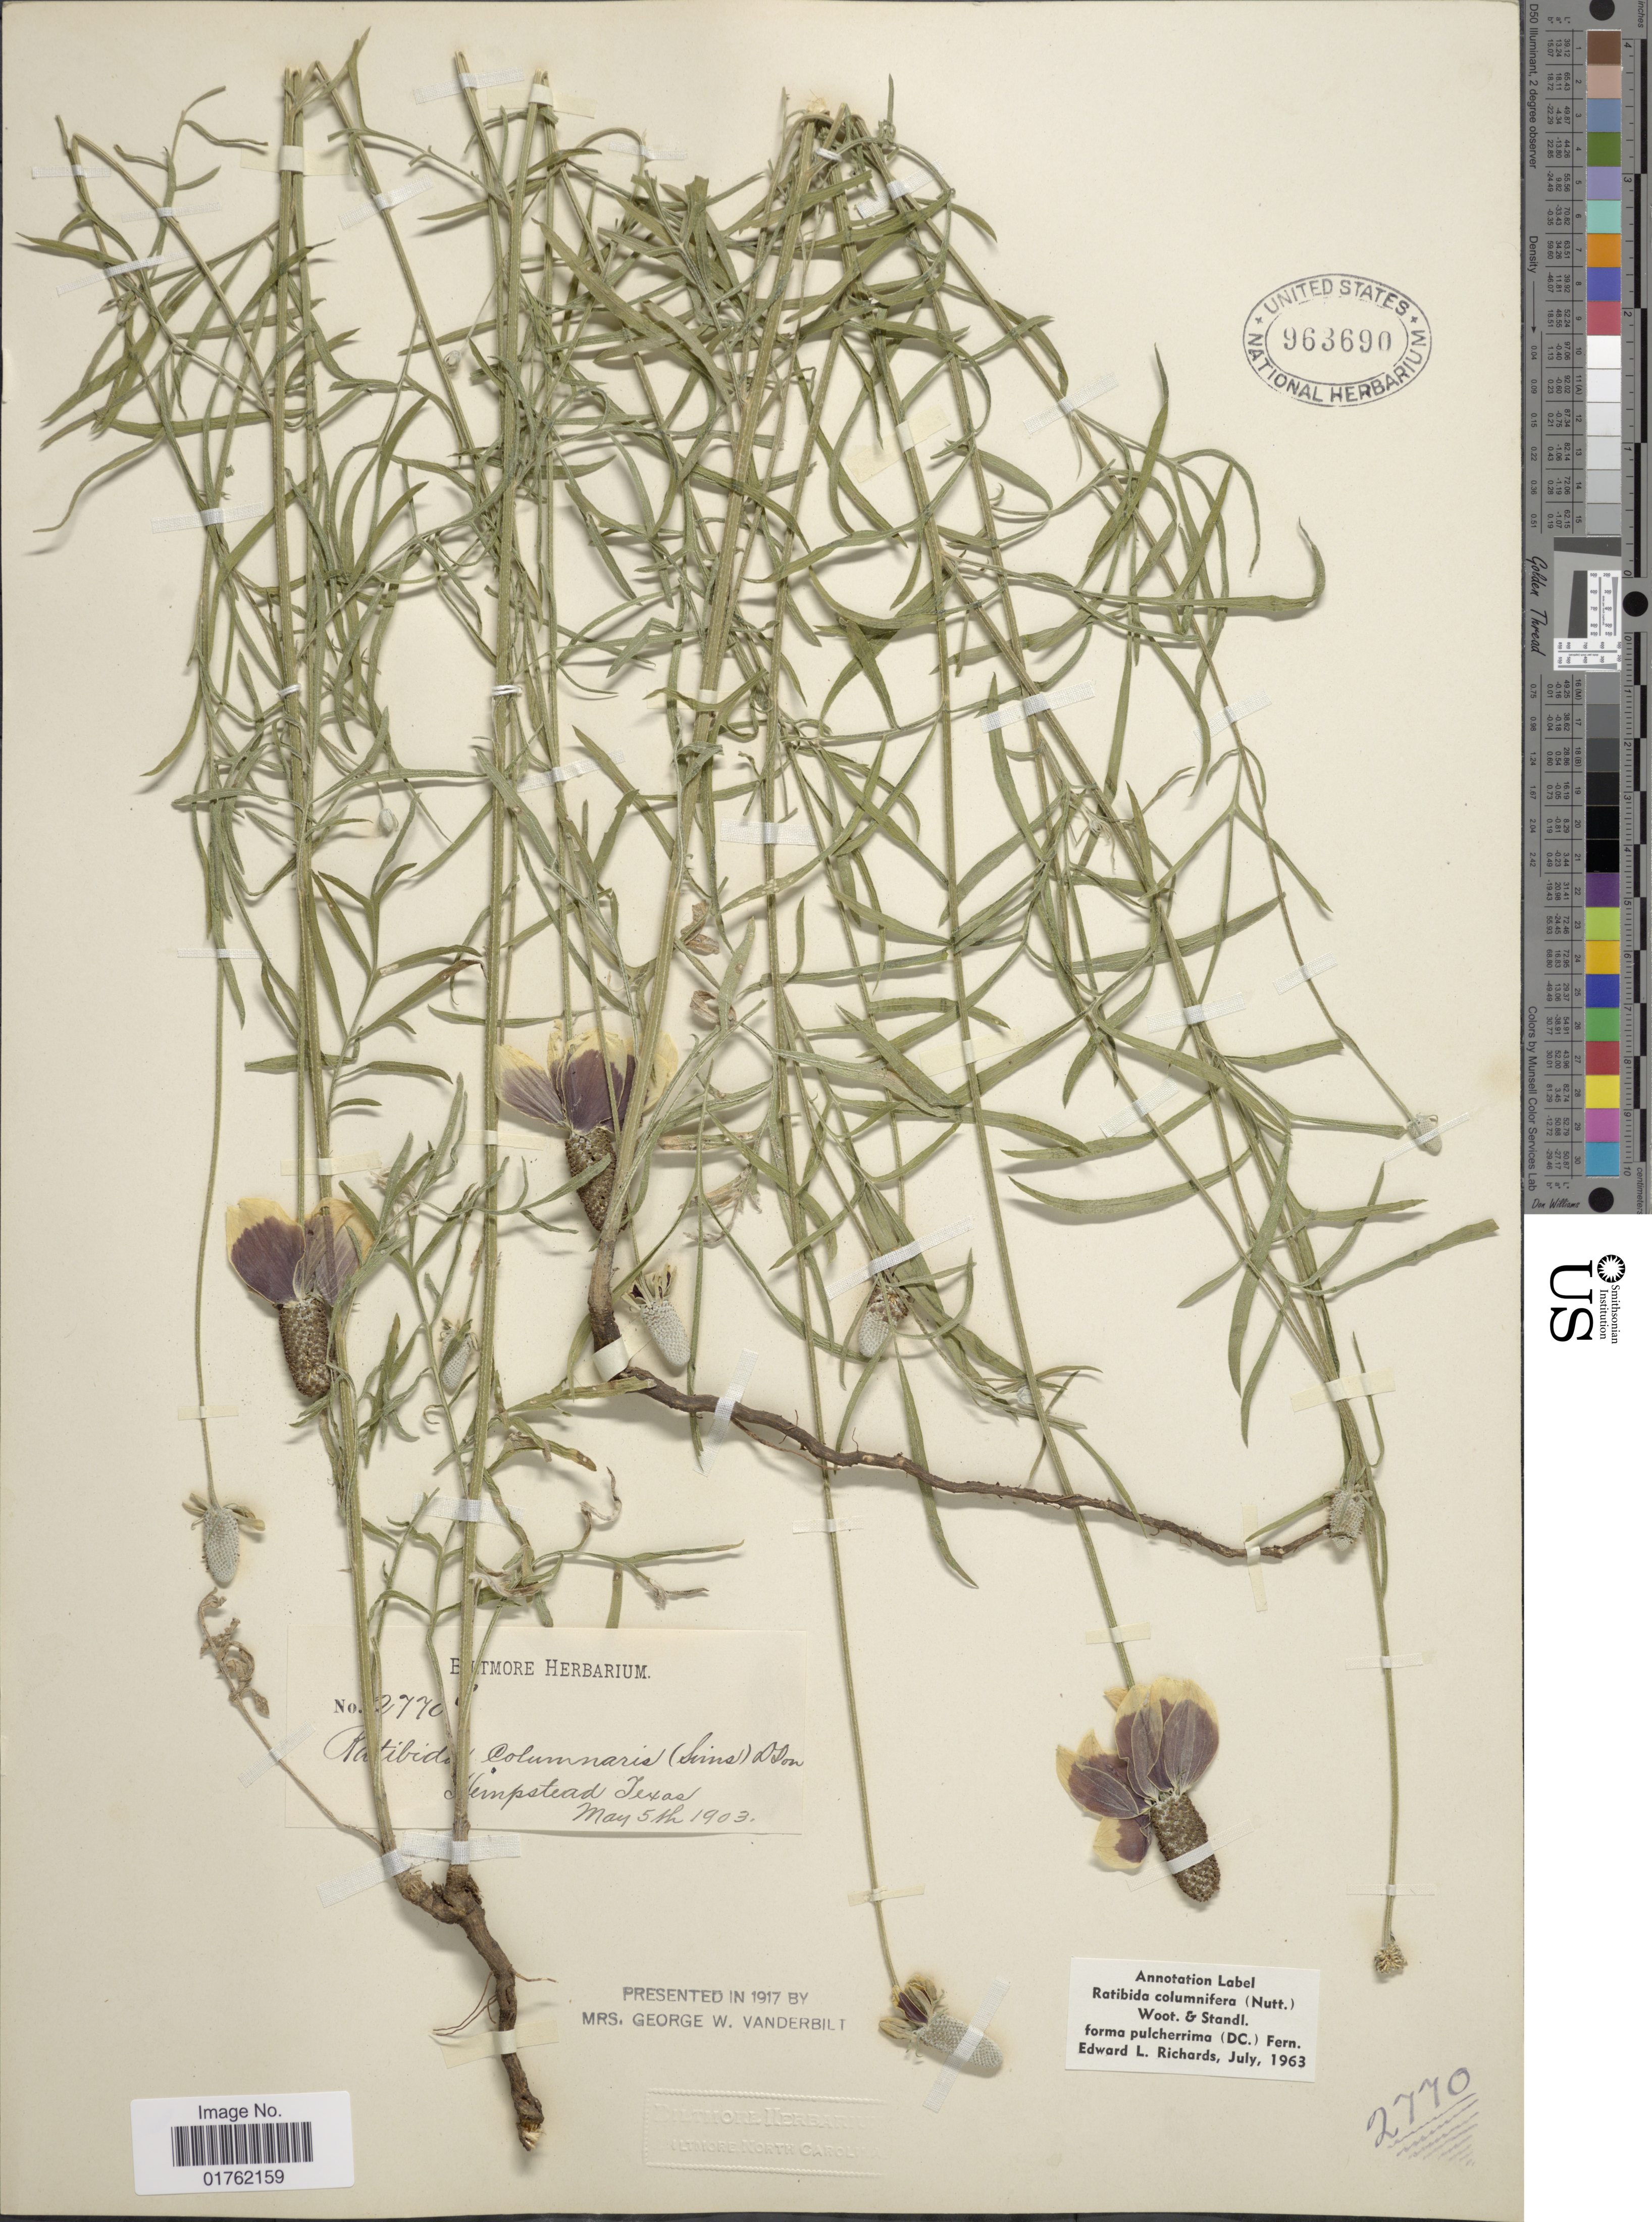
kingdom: Plantae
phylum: Tracheophyta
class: Magnoliopsida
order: Asterales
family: Asteraceae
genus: Ratibida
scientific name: Ratibida columnaris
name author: (Pursh) D. Don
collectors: ex herb. Biltmore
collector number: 277c*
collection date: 1903-03-05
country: United States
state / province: Texas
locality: Hempstead Texas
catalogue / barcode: US 963690